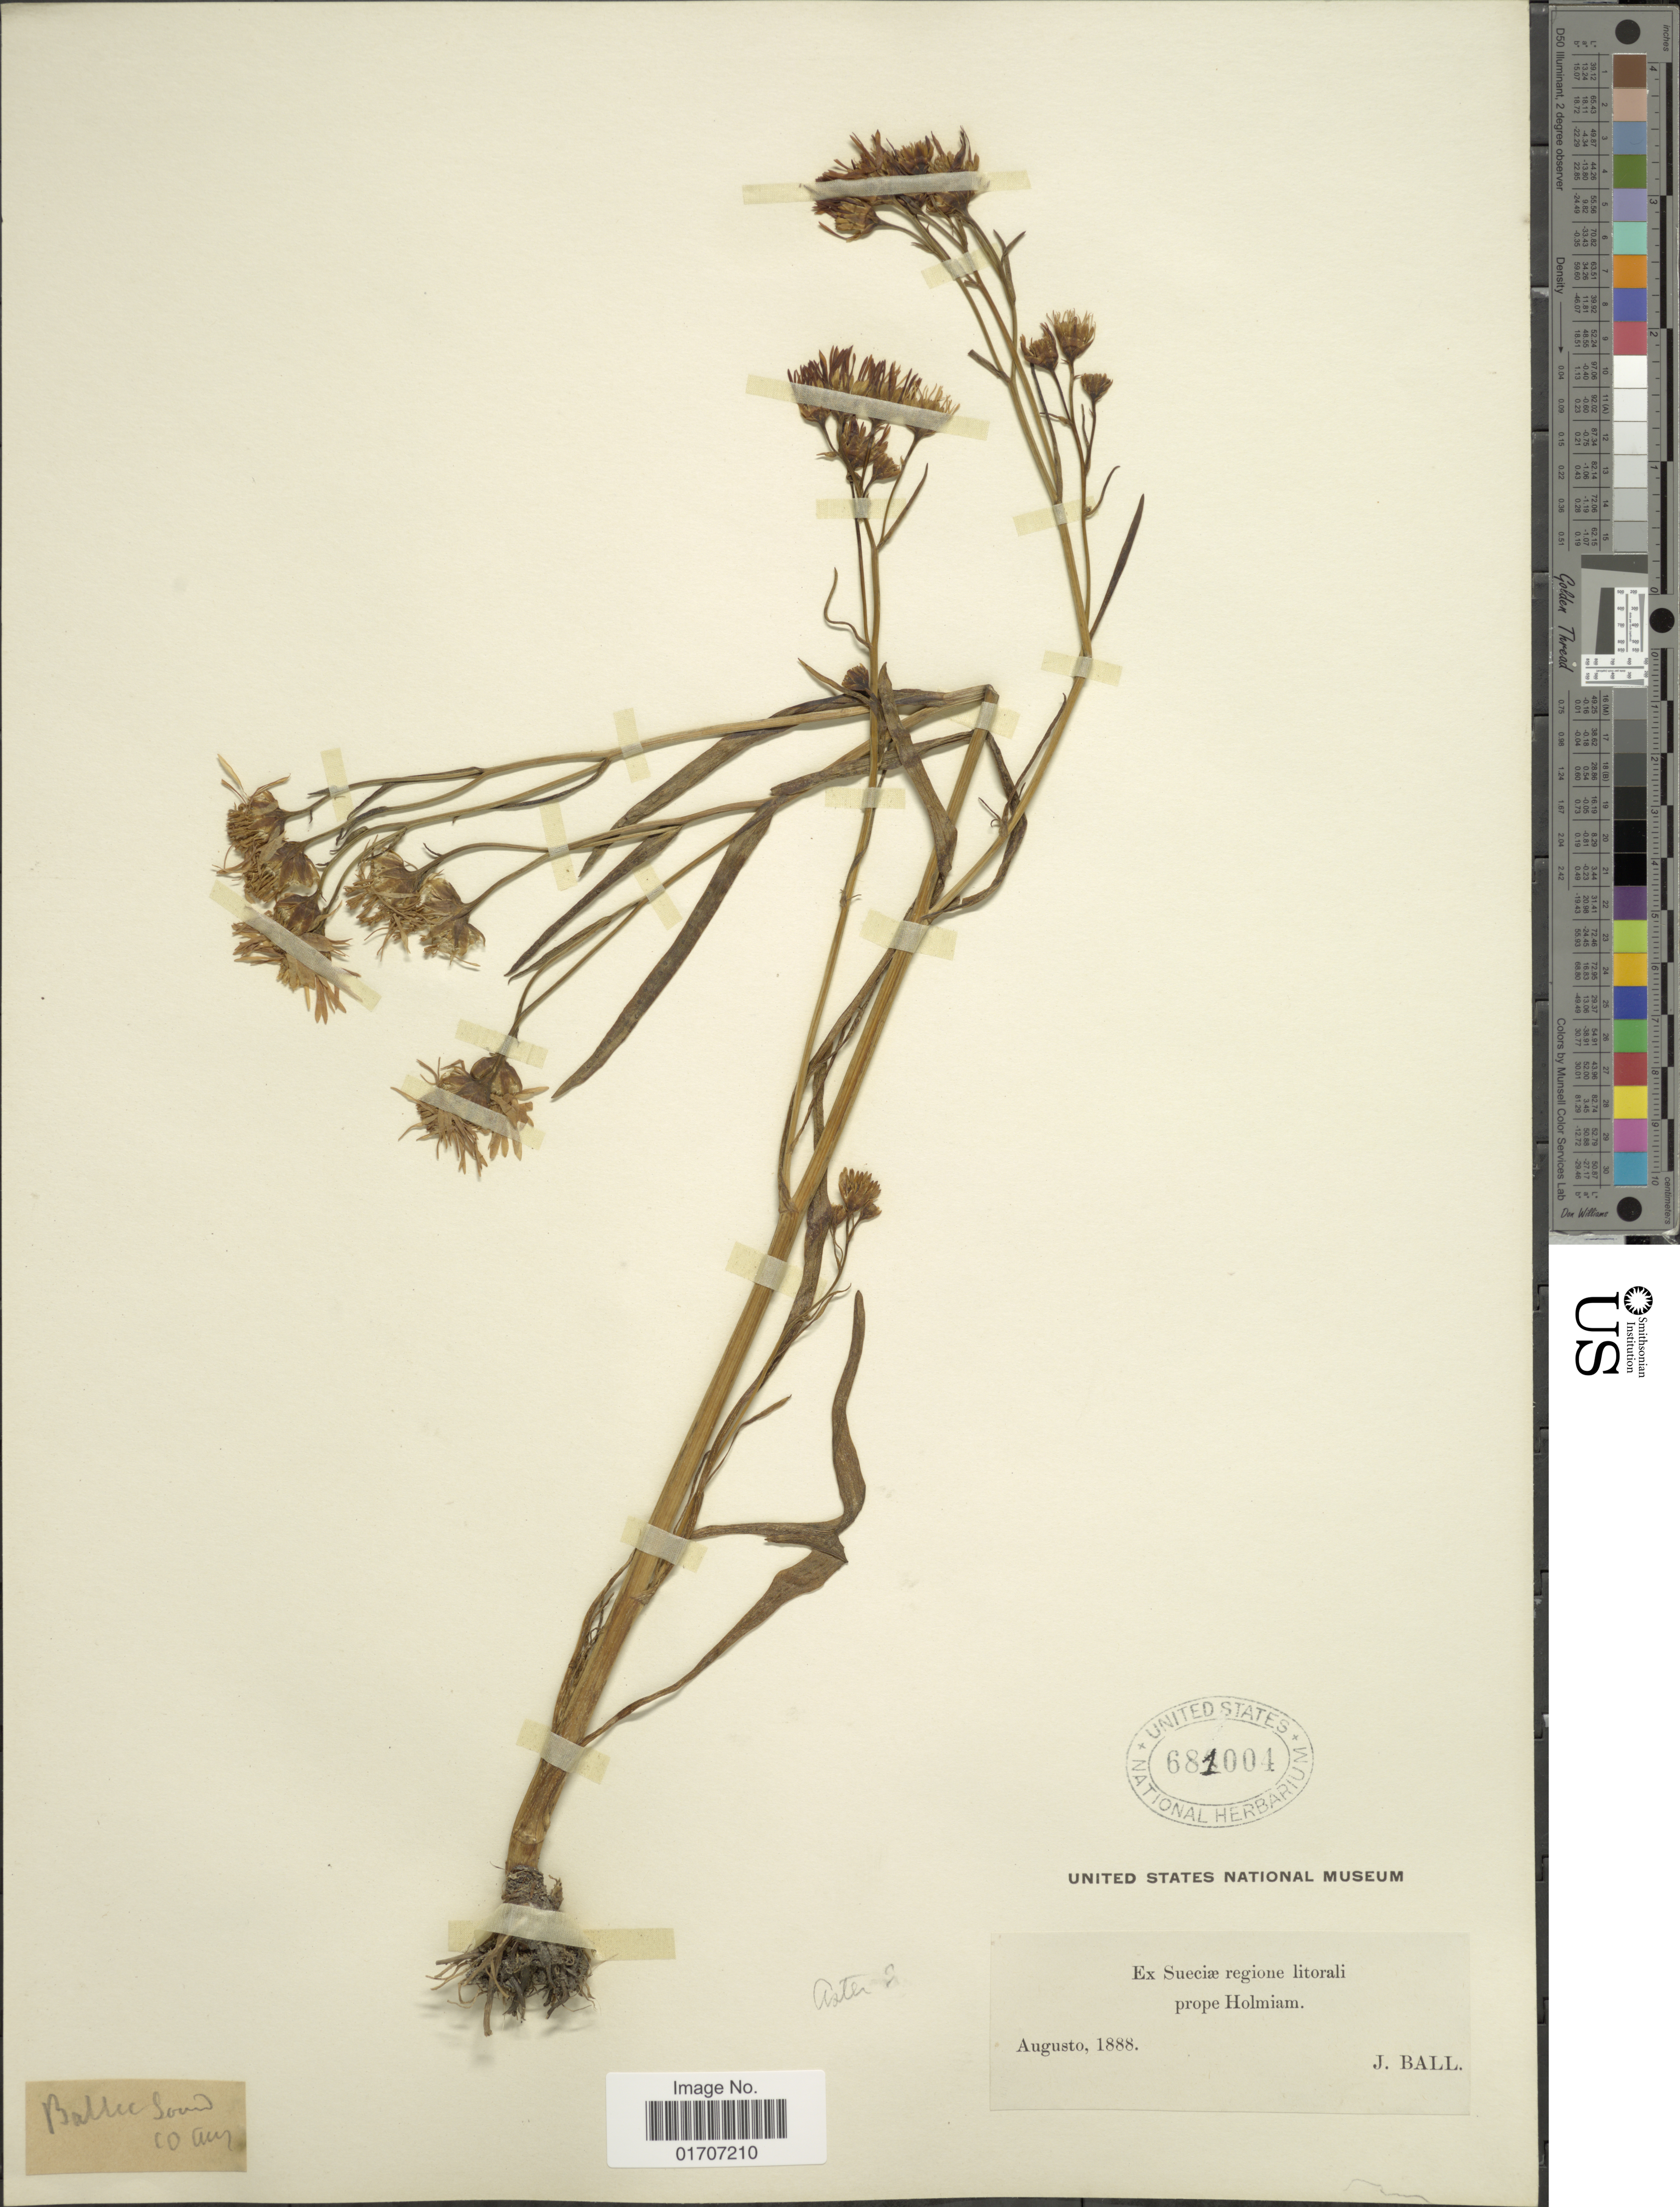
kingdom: Plantae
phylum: Tracheophyta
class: Magnoliopsida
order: Asterales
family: Asteraceae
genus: Tripolium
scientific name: Tripolium pannonicum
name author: (Jacq.) Dobrocz.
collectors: J. Ball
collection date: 1888-08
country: Sweden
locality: Sueciae, regione, litorali, prope Holmiam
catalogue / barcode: US 681004